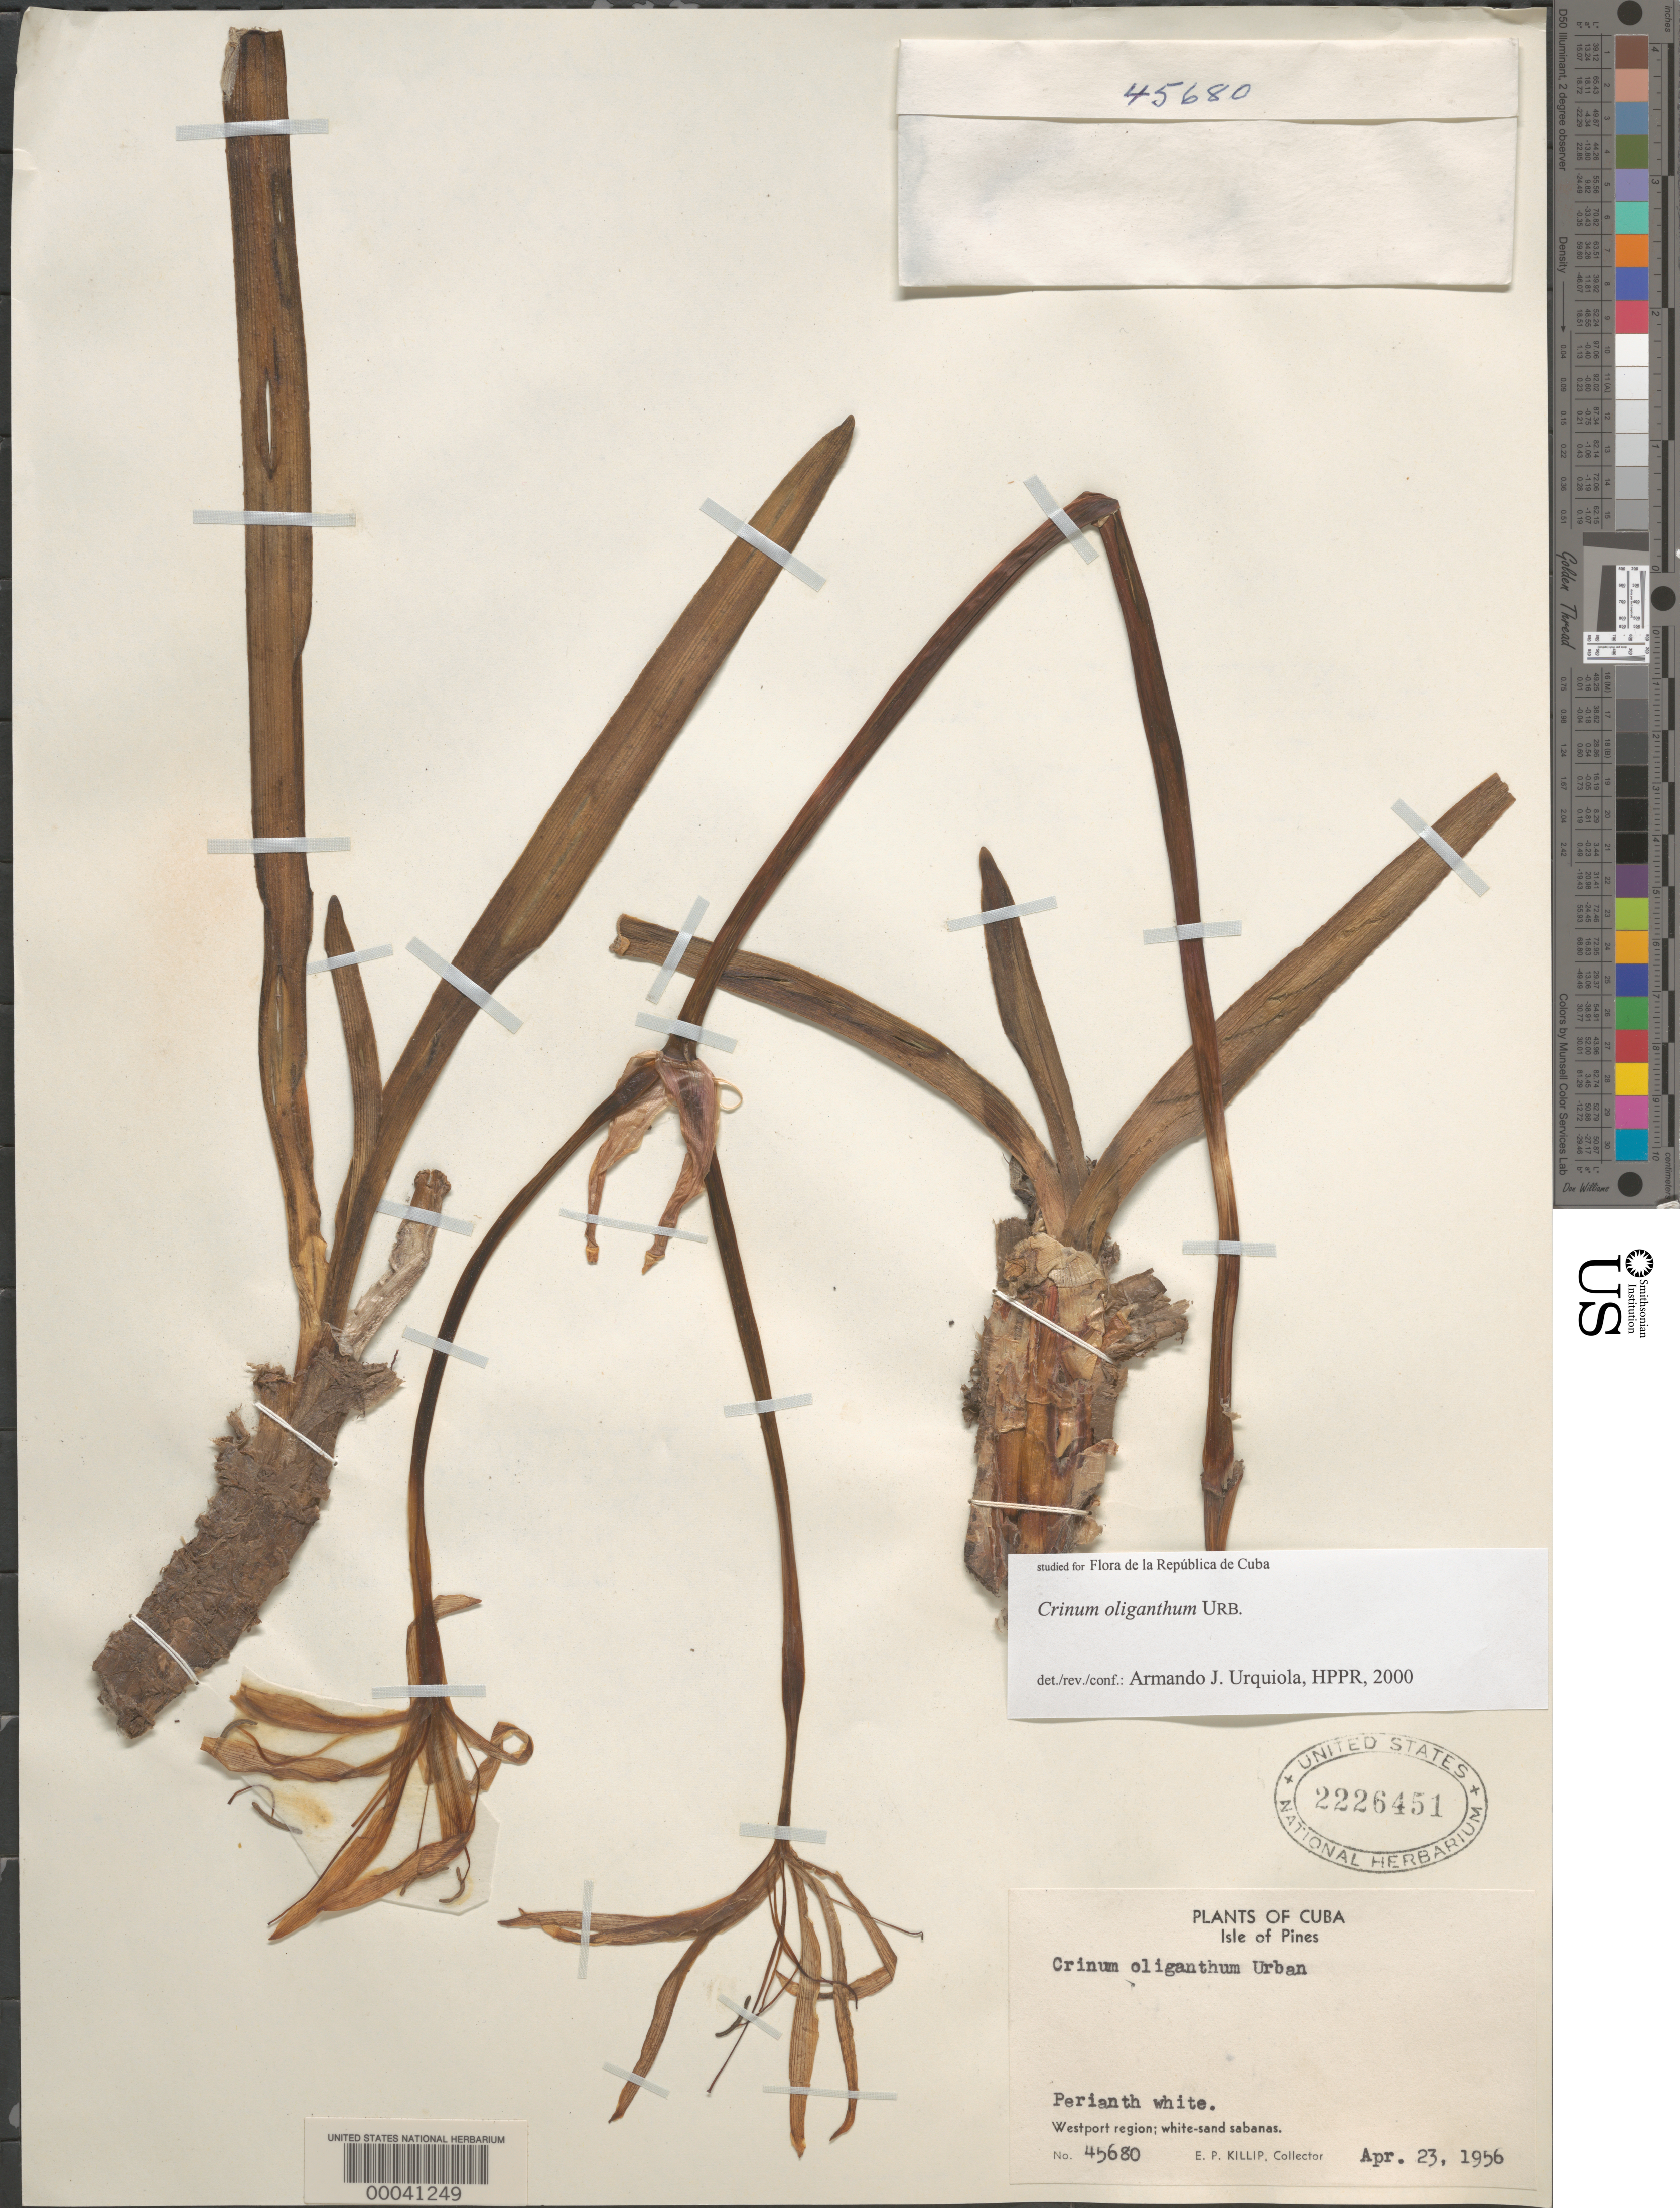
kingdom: Plantae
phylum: Tracheophyta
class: Liliopsida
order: Asparagales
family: Amaryllidaceae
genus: Crinum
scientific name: Crinum oliganthum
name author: Urb.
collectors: E. P. Killip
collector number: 45680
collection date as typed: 23 Apr 1956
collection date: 1956-04-23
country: Cuba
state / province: Isla de La Juventud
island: Isla de La Juventud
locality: Westport region. [province originally recorded as la habana, isla de pinos mun.]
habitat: White sand sabanas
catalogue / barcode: US 2226451